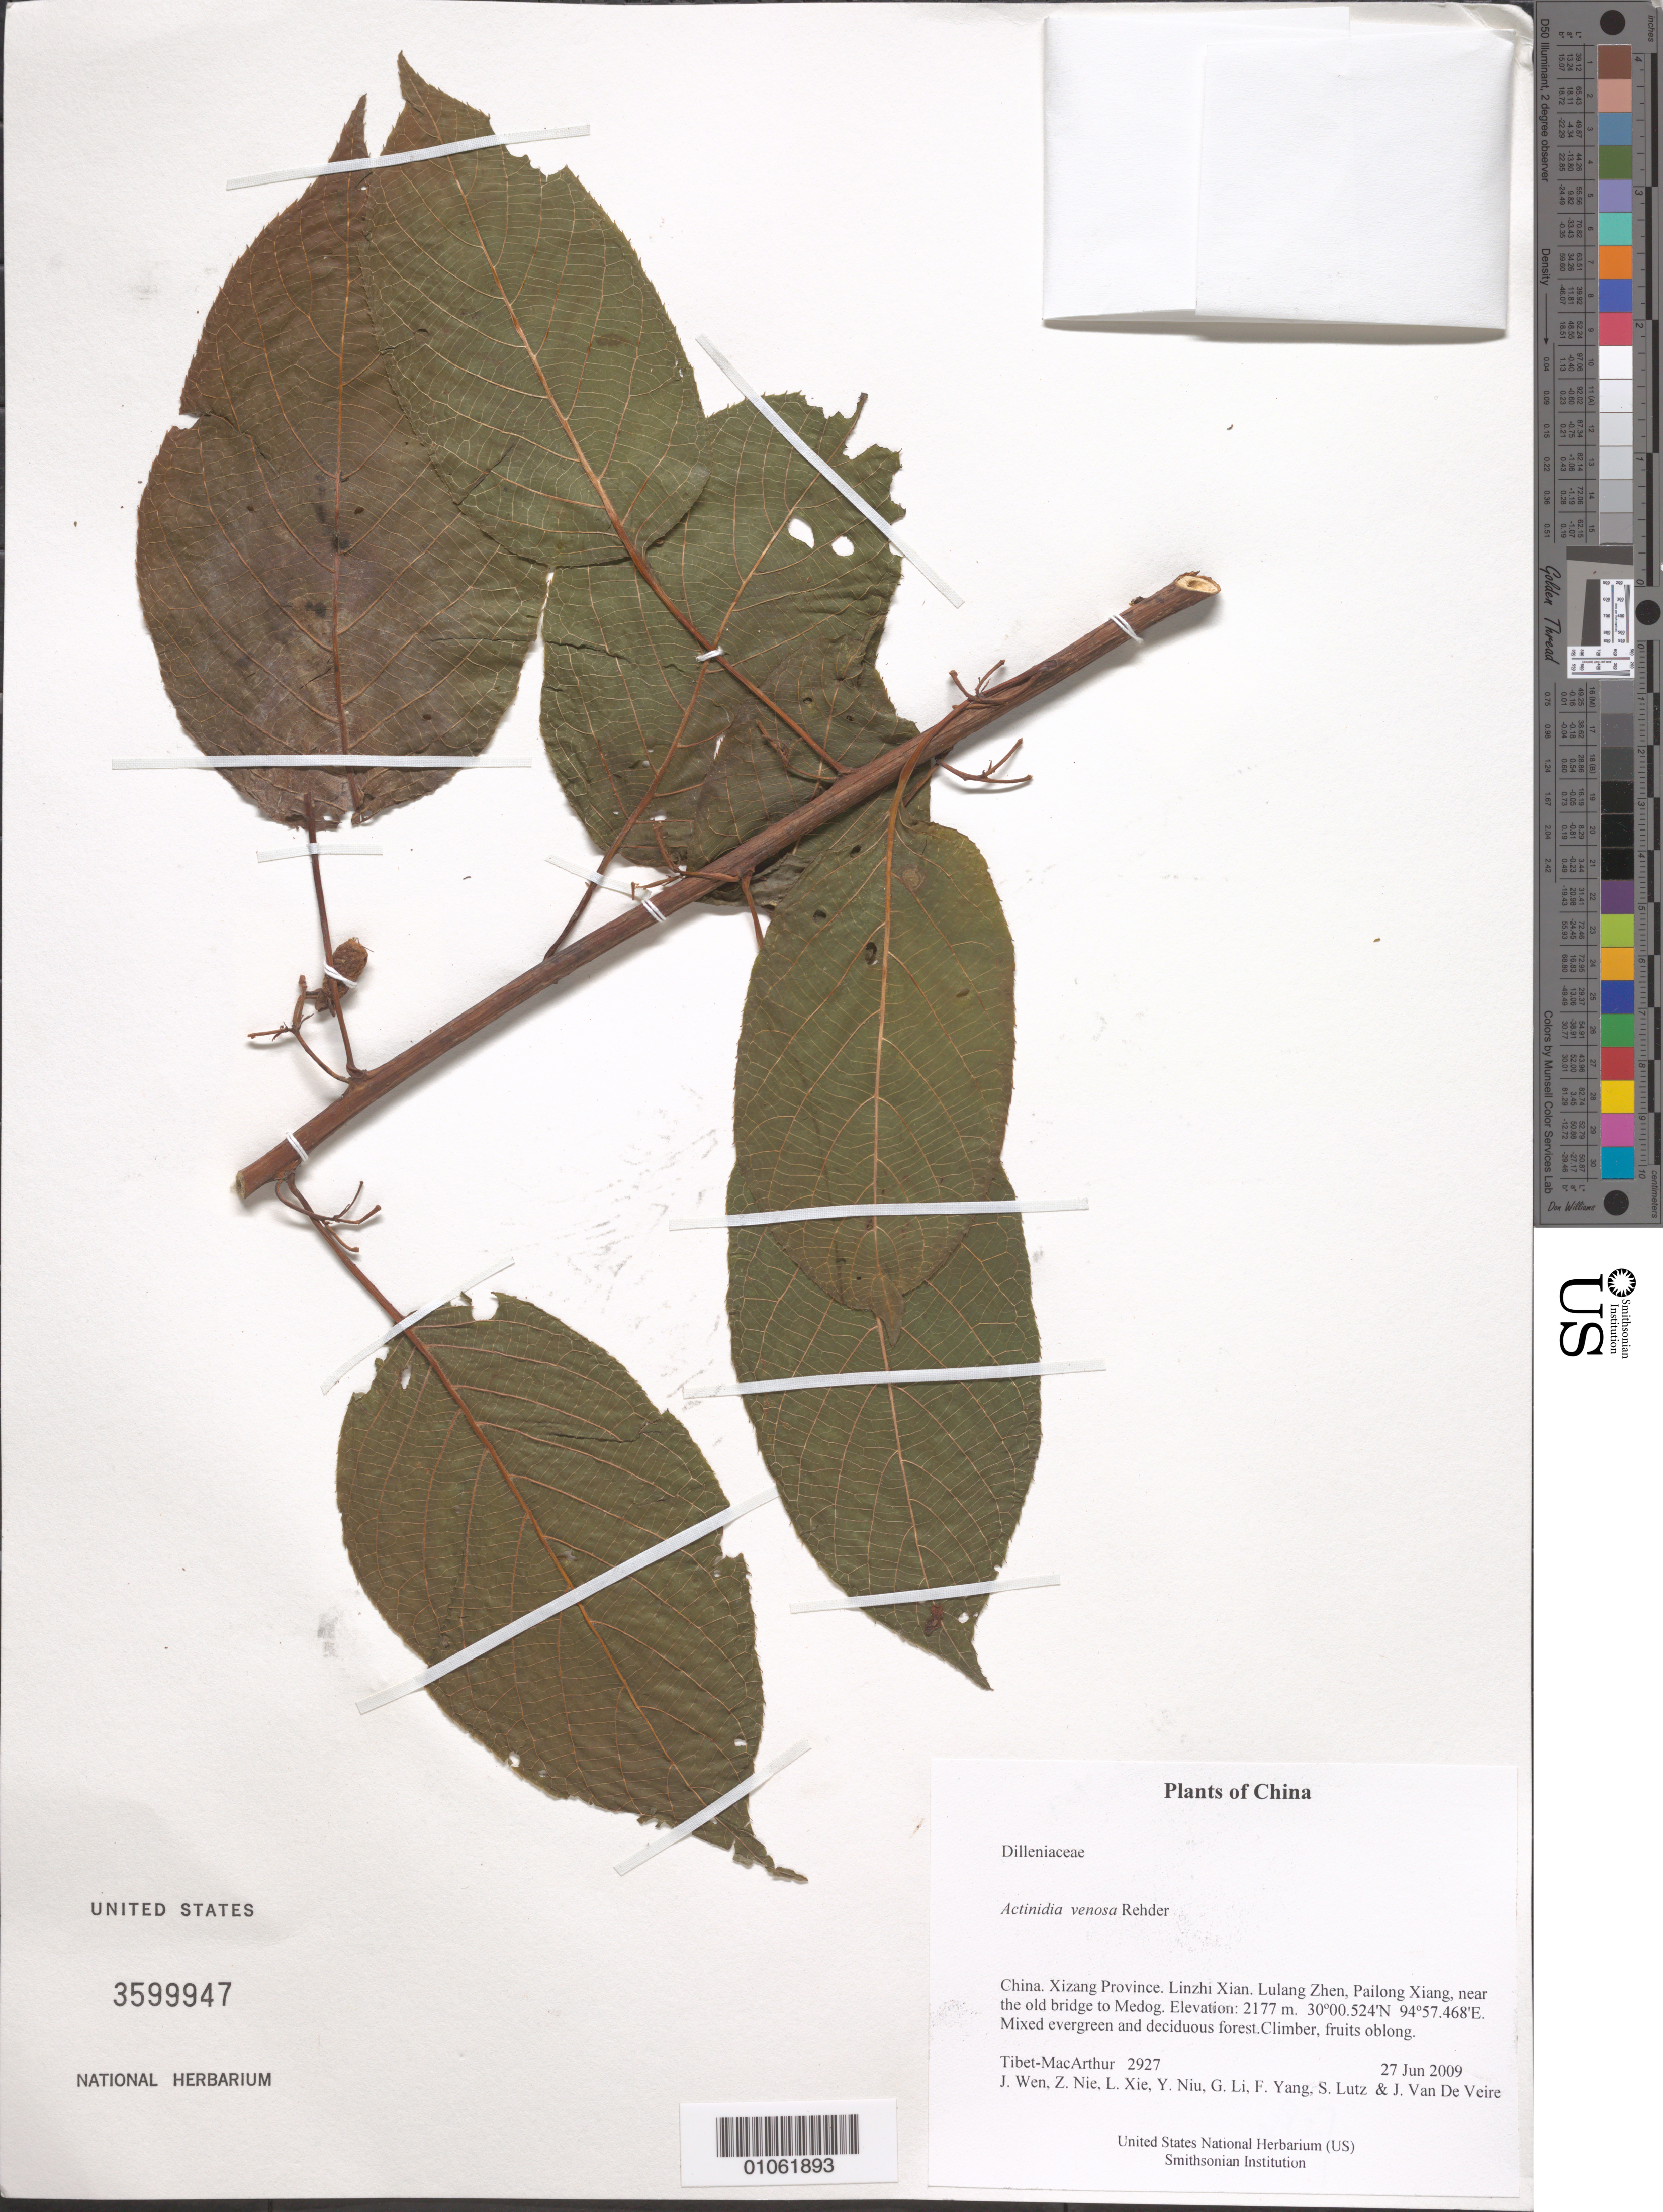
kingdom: Plantae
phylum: Tracheophyta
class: Magnoliopsida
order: Ericales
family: Actinidiaceae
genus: Actinidia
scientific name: Actinidia venosa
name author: Rehder in Sarg.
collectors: Tibet-MacArthur, J. Wen, Z. Nie, L. Xie, Y. Niu, G. Li, F. Yang, S. Lutz & J. Van De Veire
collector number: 2927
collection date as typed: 27 Jun 2009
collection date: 2009-06-27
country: China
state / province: Xizang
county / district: Linzhi Xian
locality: Lulang Zhen, Pailong Xiang, near the old bridge to Medog.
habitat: Mixed evergreen and deciduous forest.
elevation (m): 2177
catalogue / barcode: US 3599947